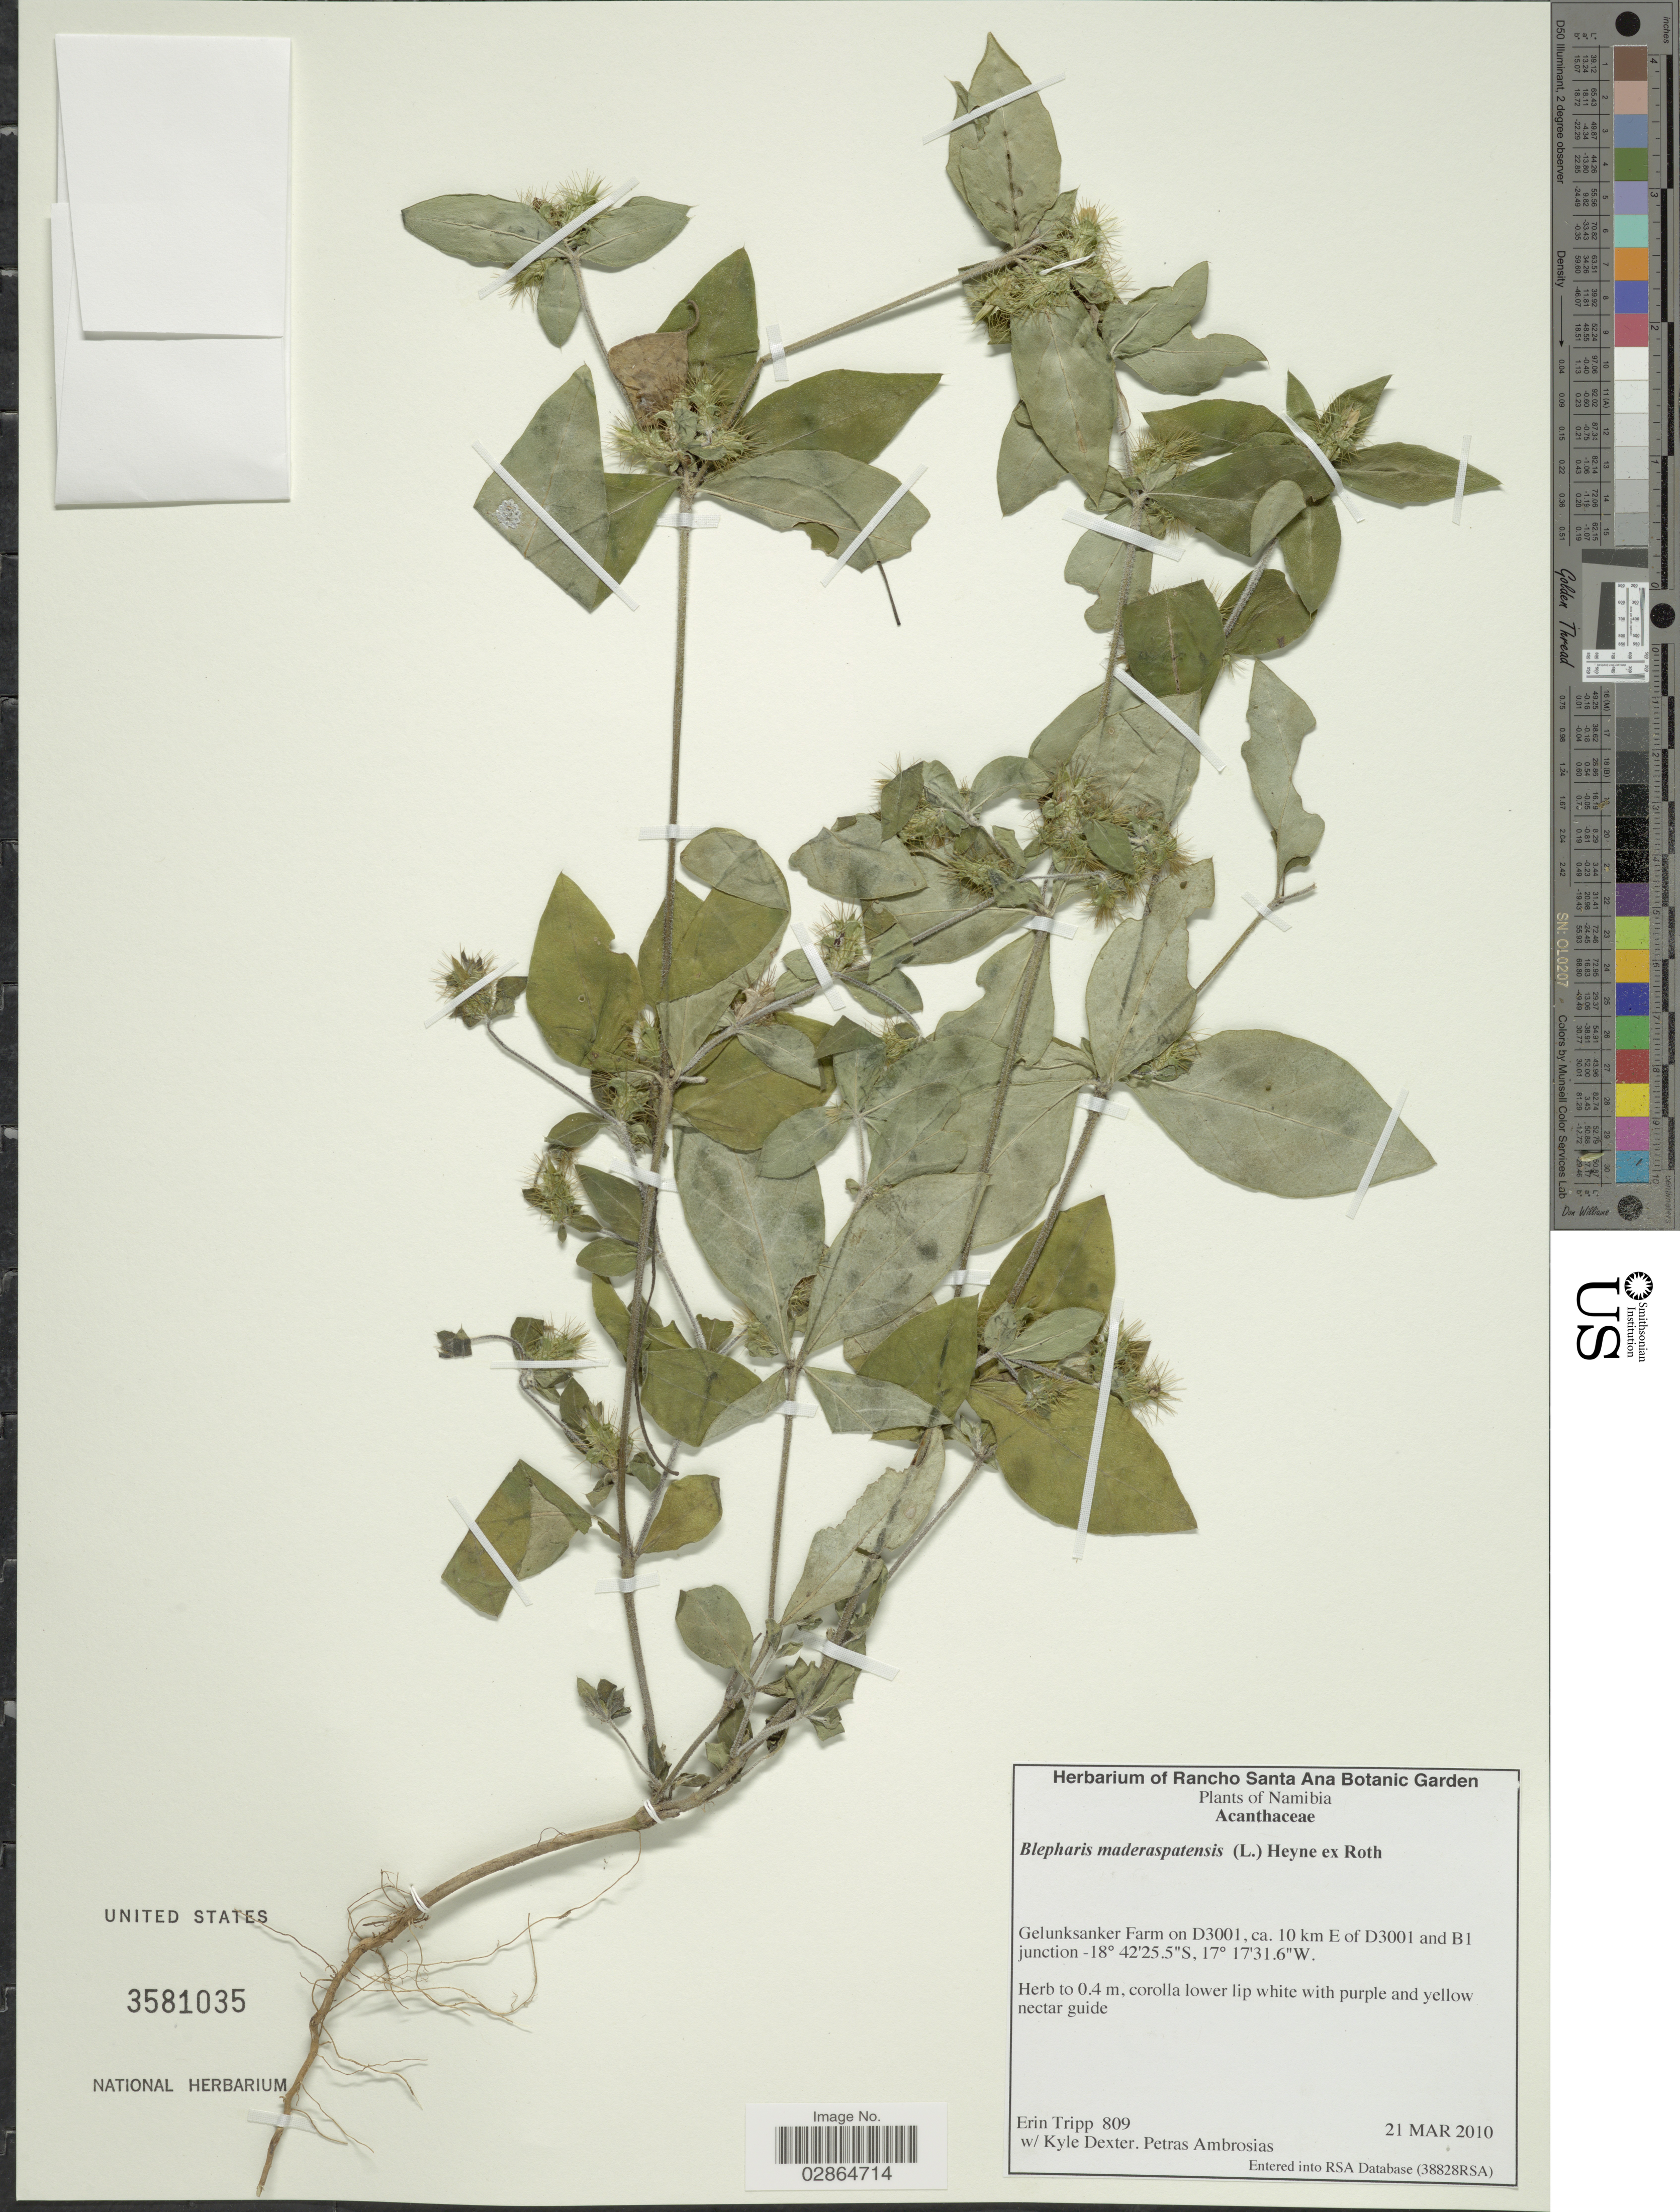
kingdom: Plantae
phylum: Tracheophyta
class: Magnoliopsida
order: Lamiales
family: Acanthaceae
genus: Blepharis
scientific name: Blepharis maderaspatensis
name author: (L.) B. Heyne ex Roth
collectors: E. Tripp, K. Dexter & P. Ambrosias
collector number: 809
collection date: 2010-03-21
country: Namibia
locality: Gelunksanker Farm on D3001, ca. 10 km E of D3001 and B1 junction.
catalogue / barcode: US 3581035